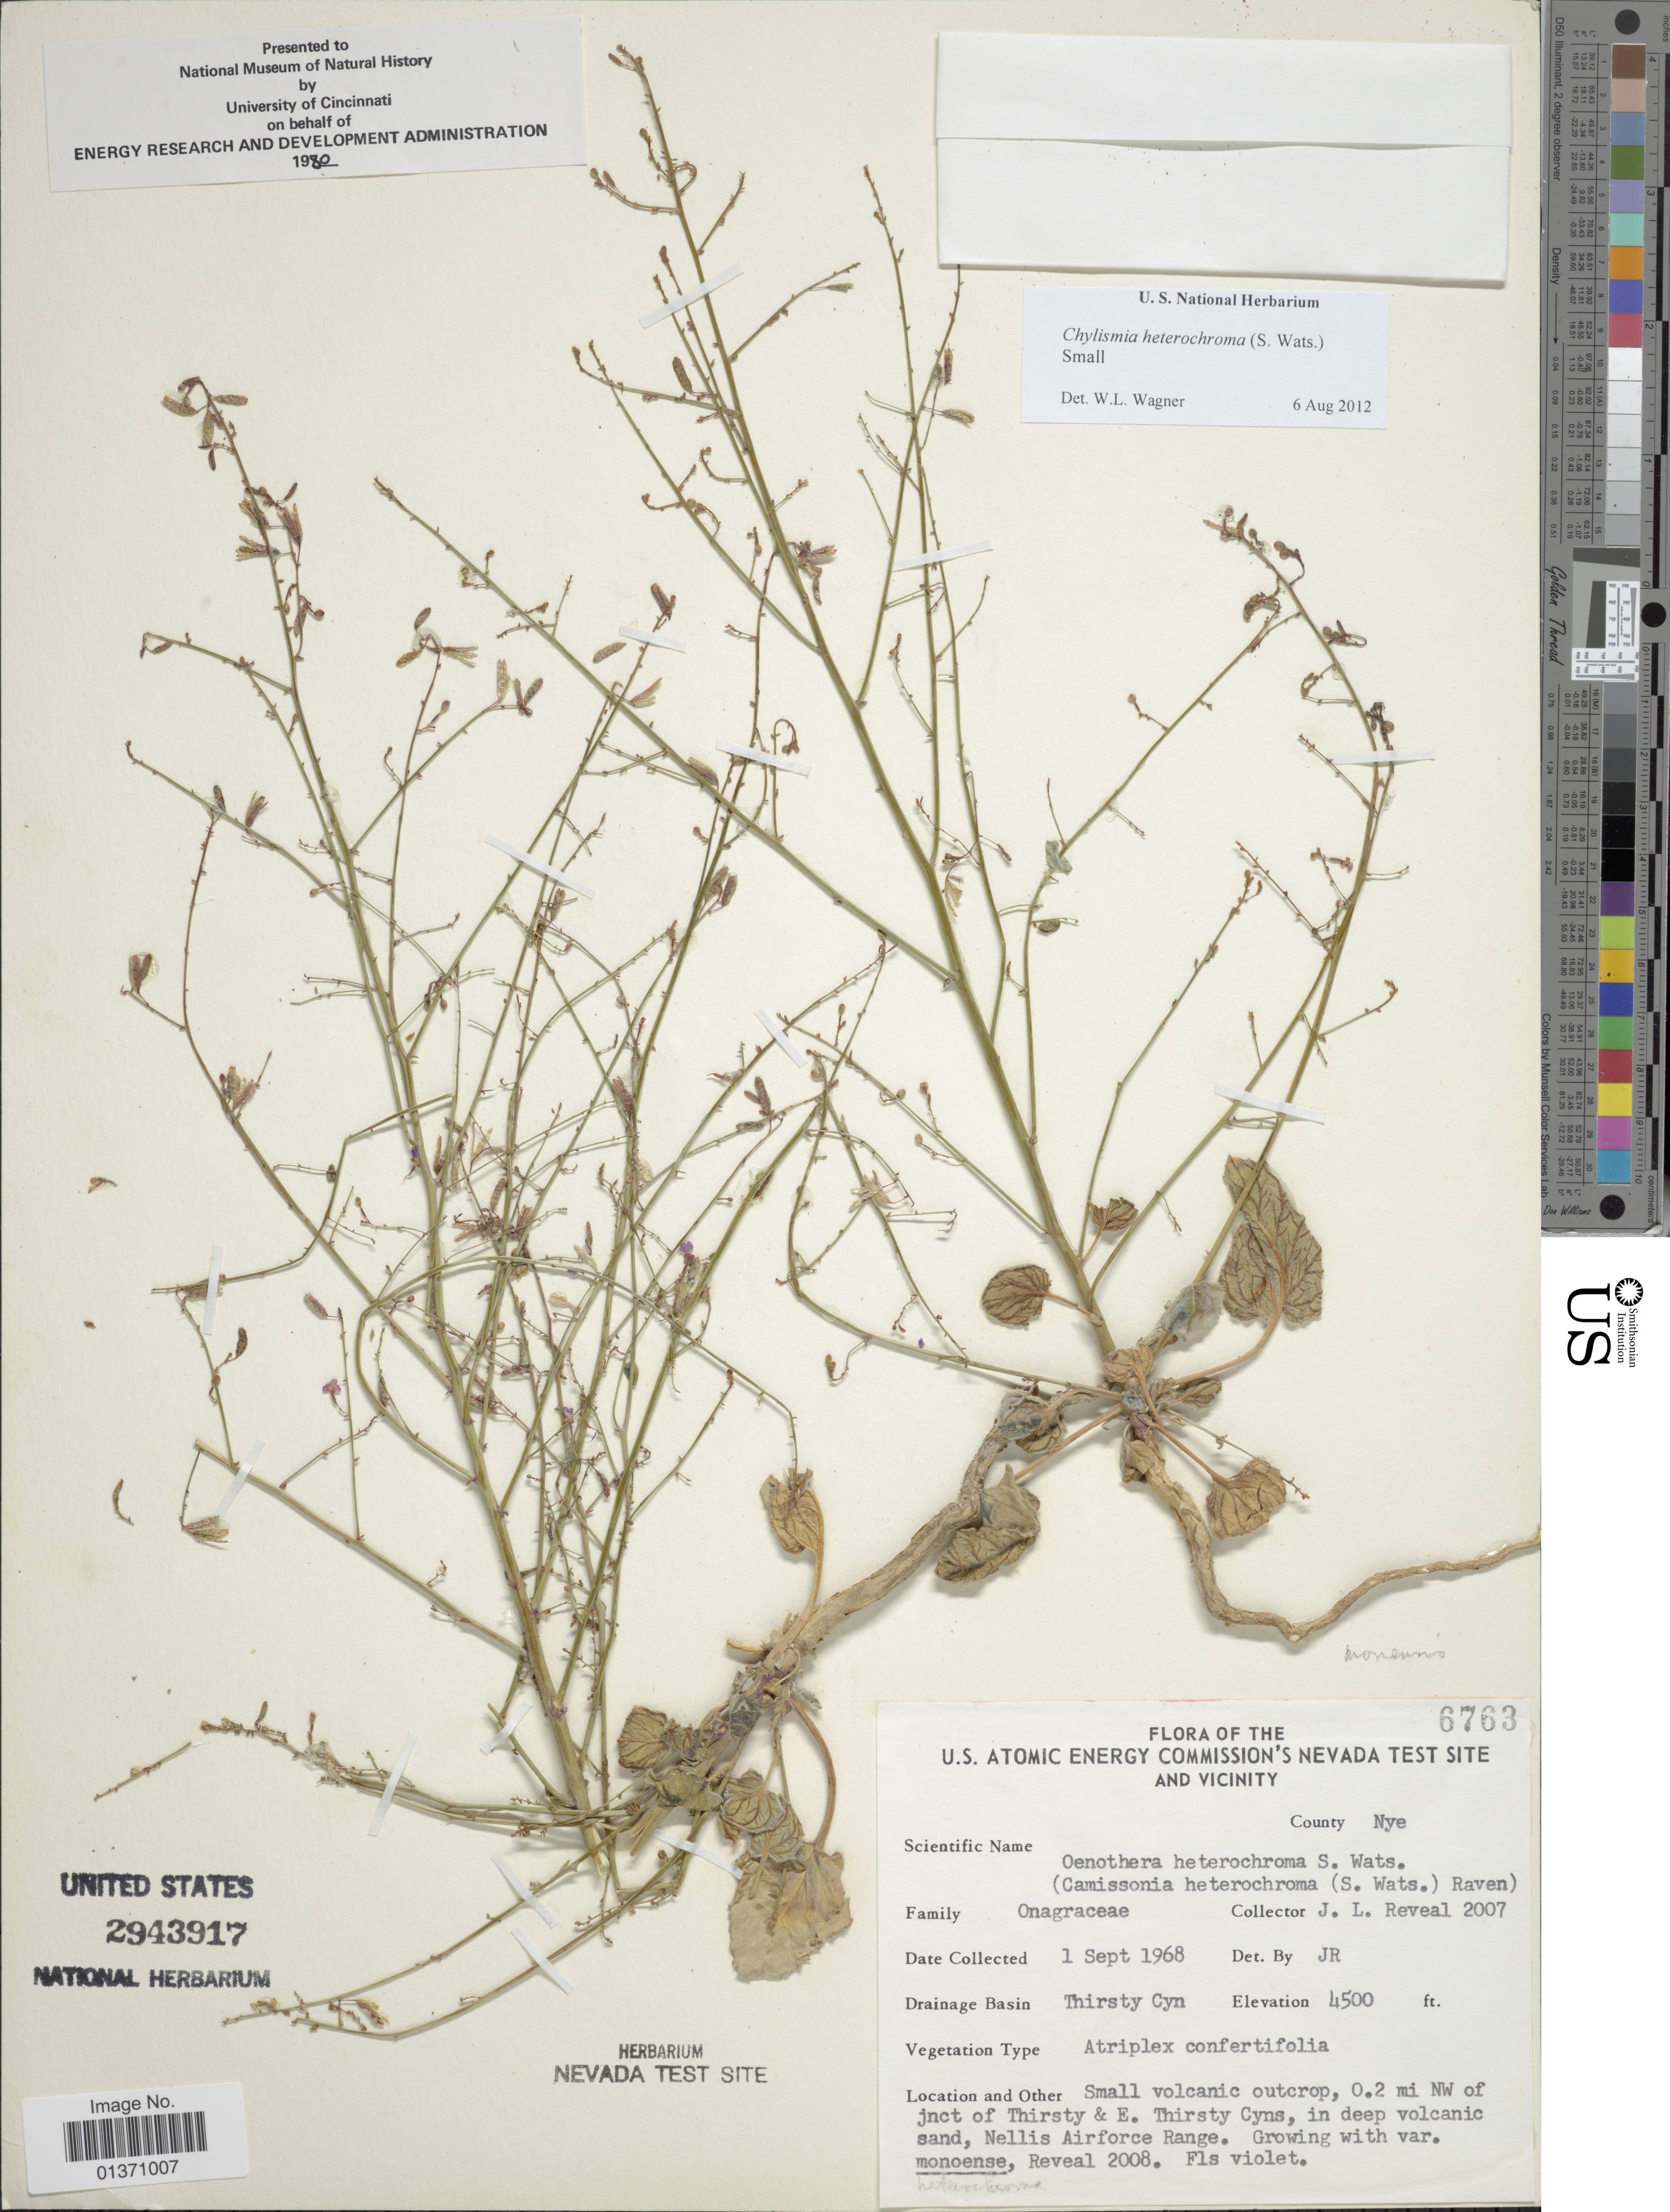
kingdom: Plantae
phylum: Tracheophyta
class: Magnoliopsida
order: Myrtales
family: Onagraceae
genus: Chylismia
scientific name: Chylismia heterochroma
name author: (S. Watson) Small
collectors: J. C. Beatley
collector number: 2007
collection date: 1968-09-01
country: United States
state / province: Nevada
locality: U. S. Atomic Energy Commission's Nevada Test Site and Vicinity, Drainage Basin Thirsty Cyn, 0.2 mi NW of jnct of Thirsty & E. Thirsty Cyns, in deep volcanic sand, Nellis Airforce Range, County Nye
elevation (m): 1372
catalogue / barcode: US 2943917